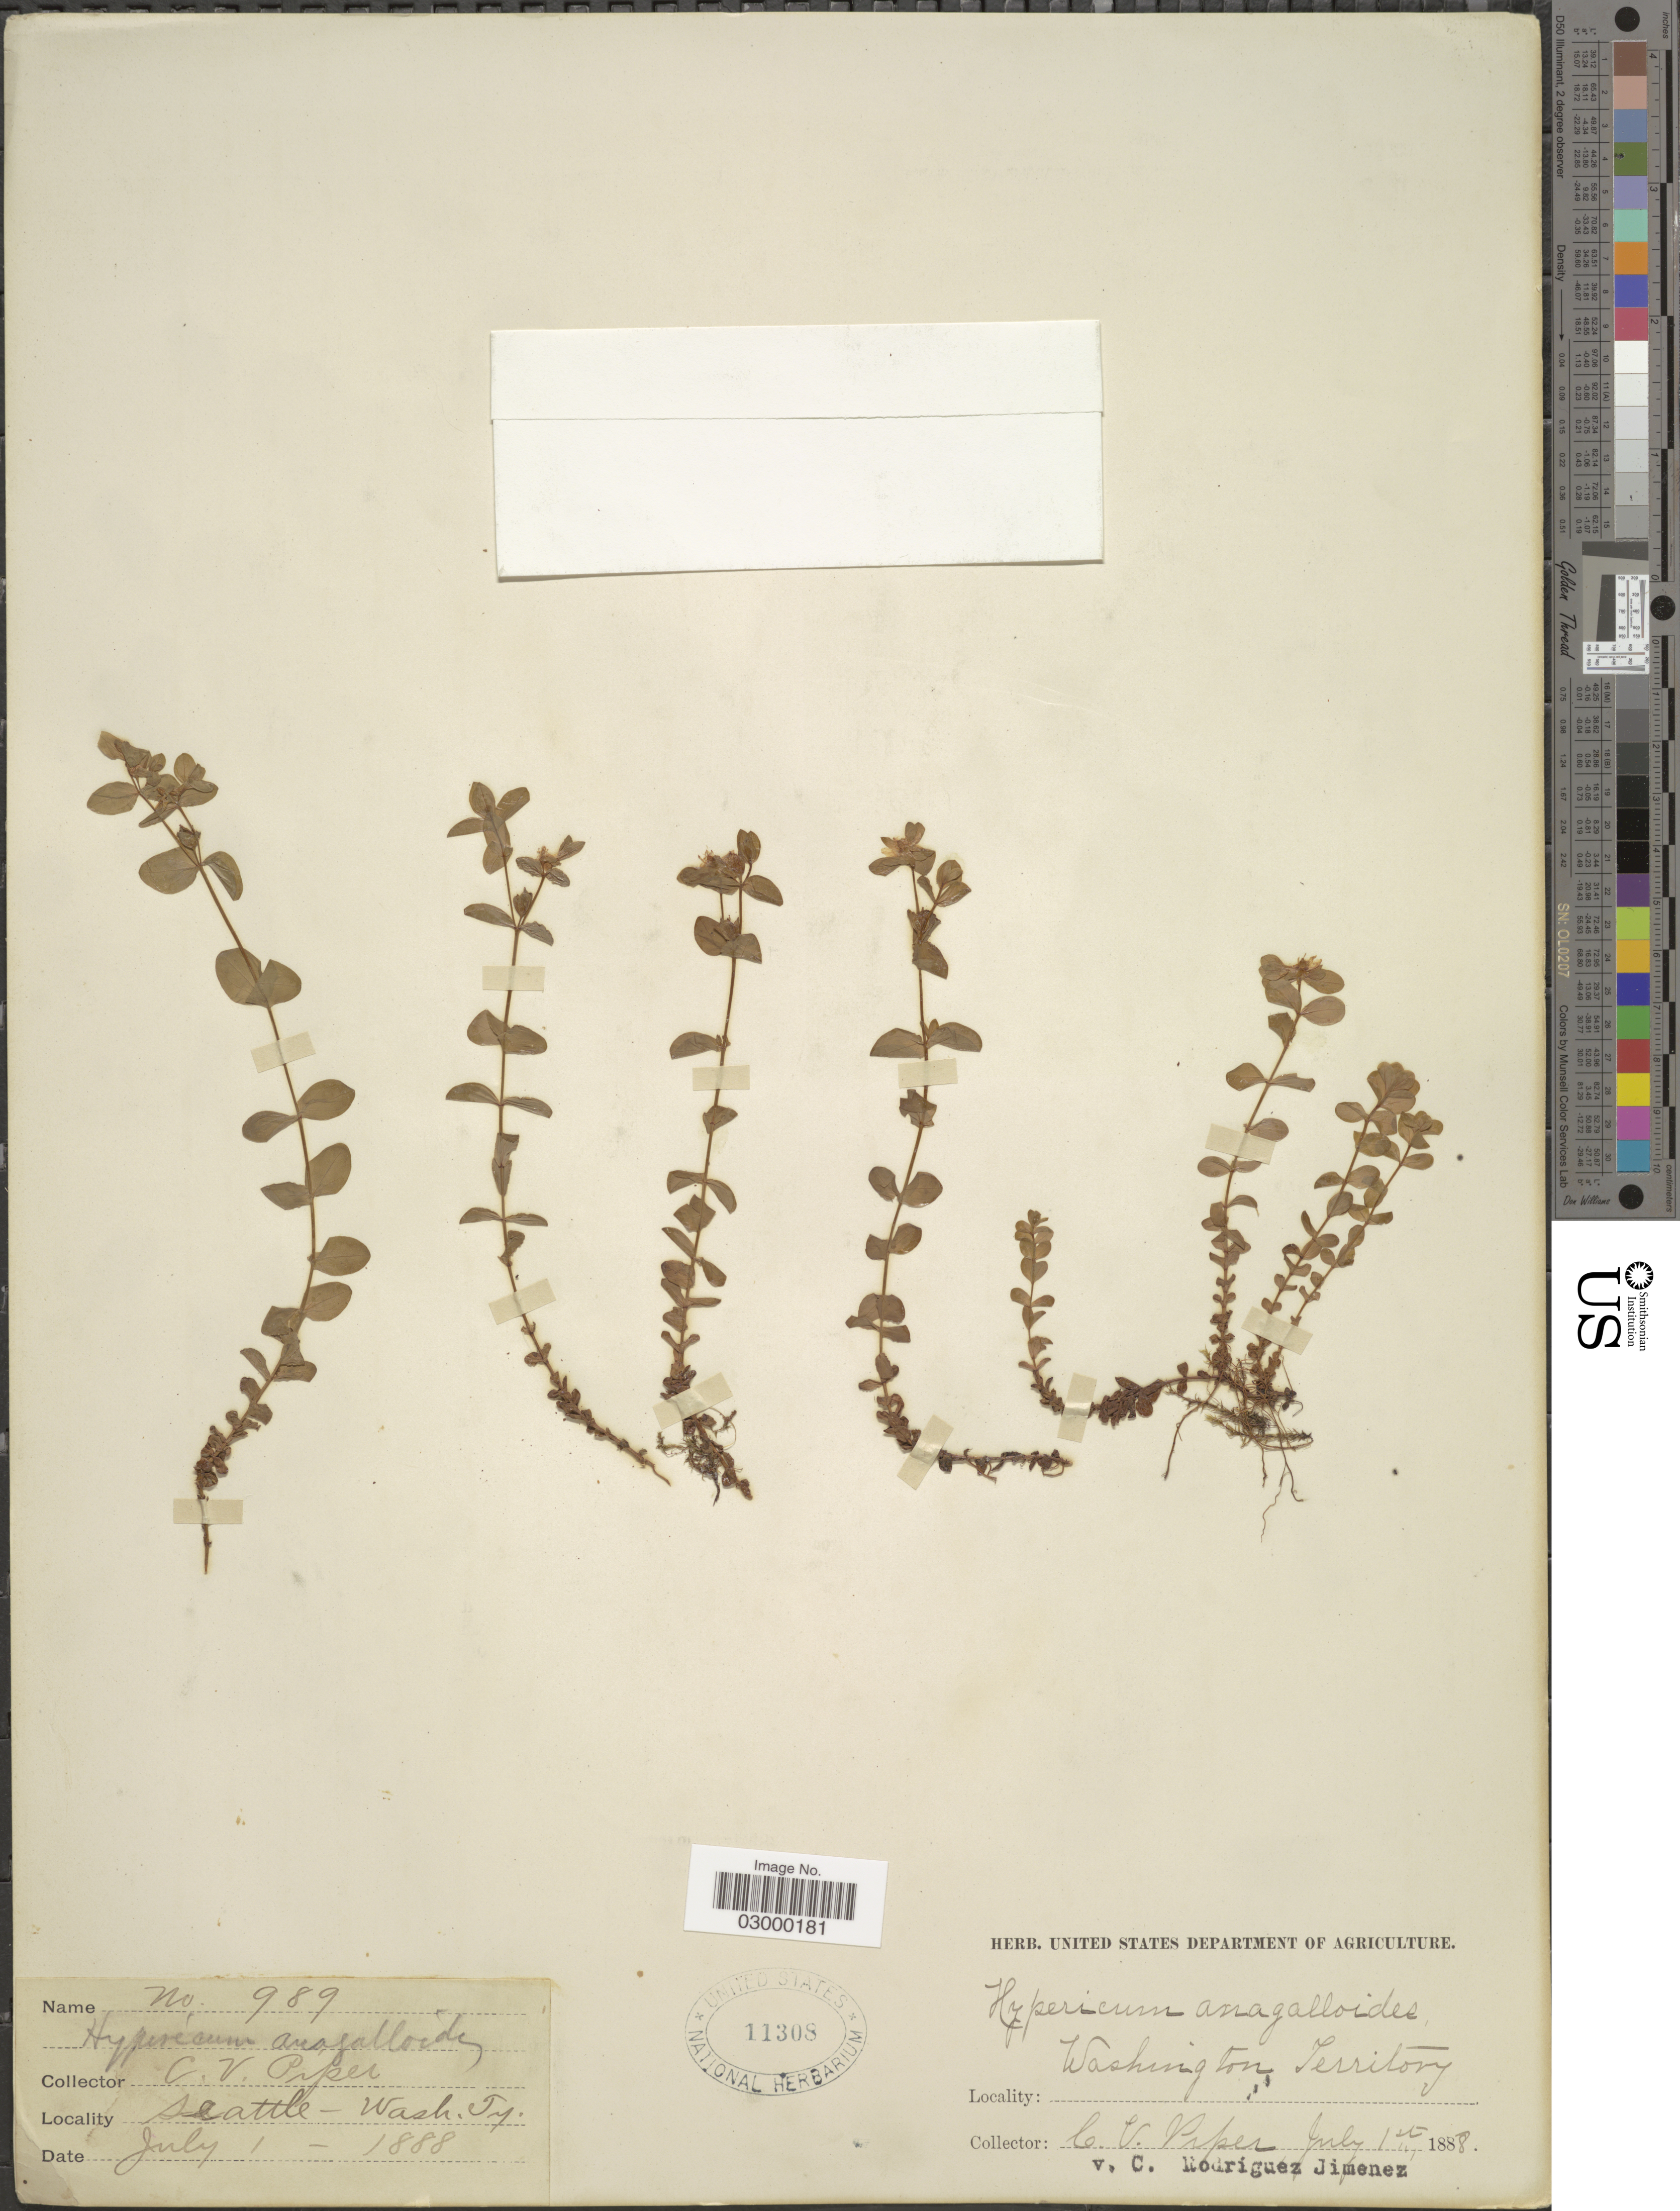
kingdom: Plantae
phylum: Tracheophyta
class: Magnoliopsida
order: Malpighiales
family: Hypericaceae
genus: Hypericum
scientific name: Hypericum anagalloides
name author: Cham. & Schltdl.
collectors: C. V. Piper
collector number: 989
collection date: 1888-07-01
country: United States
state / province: Washington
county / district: King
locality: Seattle.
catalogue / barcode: US 11308